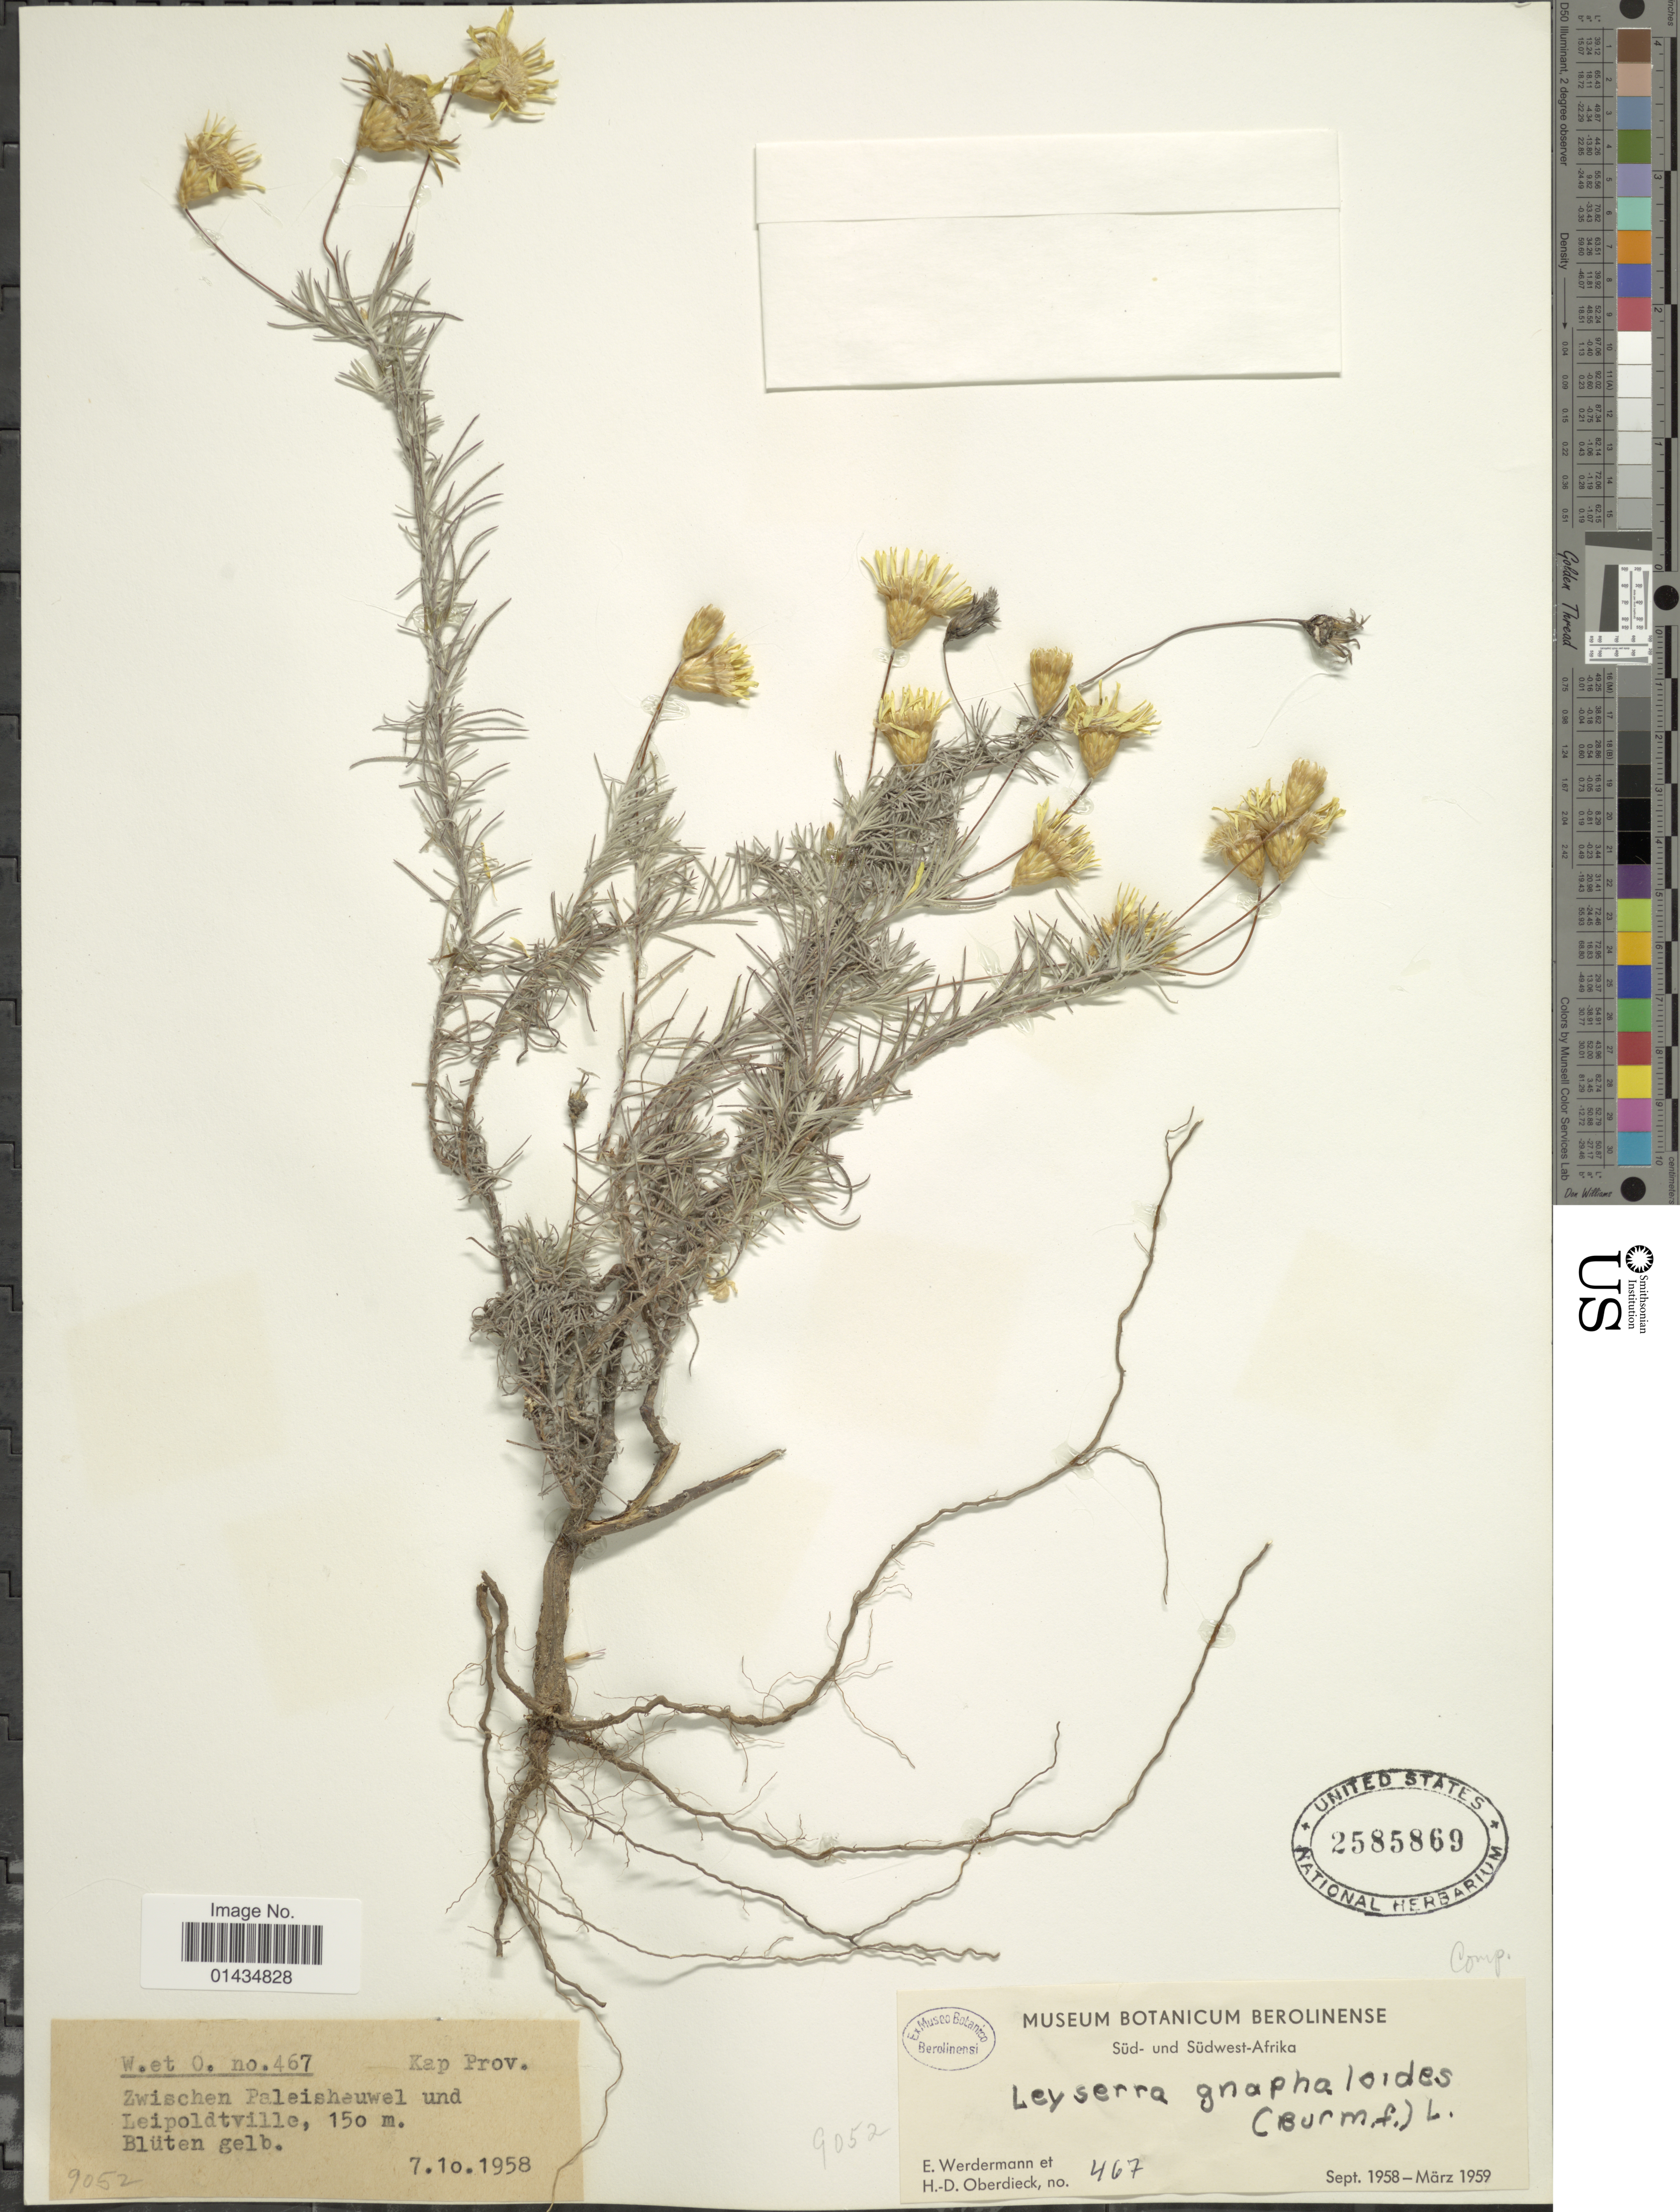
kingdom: Plantae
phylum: Tracheophyta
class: Magnoliopsida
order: Asterales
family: Asteraceae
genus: Leysera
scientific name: Leysera gnaphalodes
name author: (L.) L.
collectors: E. Wedermann & H. Oberdieck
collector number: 467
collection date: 1958-09/1959-03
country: South Africa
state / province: Western Cape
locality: Süd- und Südwest-Afrika, Zwischen Paleisheuwel und Leipoldtville, Blüten gelb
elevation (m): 150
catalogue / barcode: US 2585869